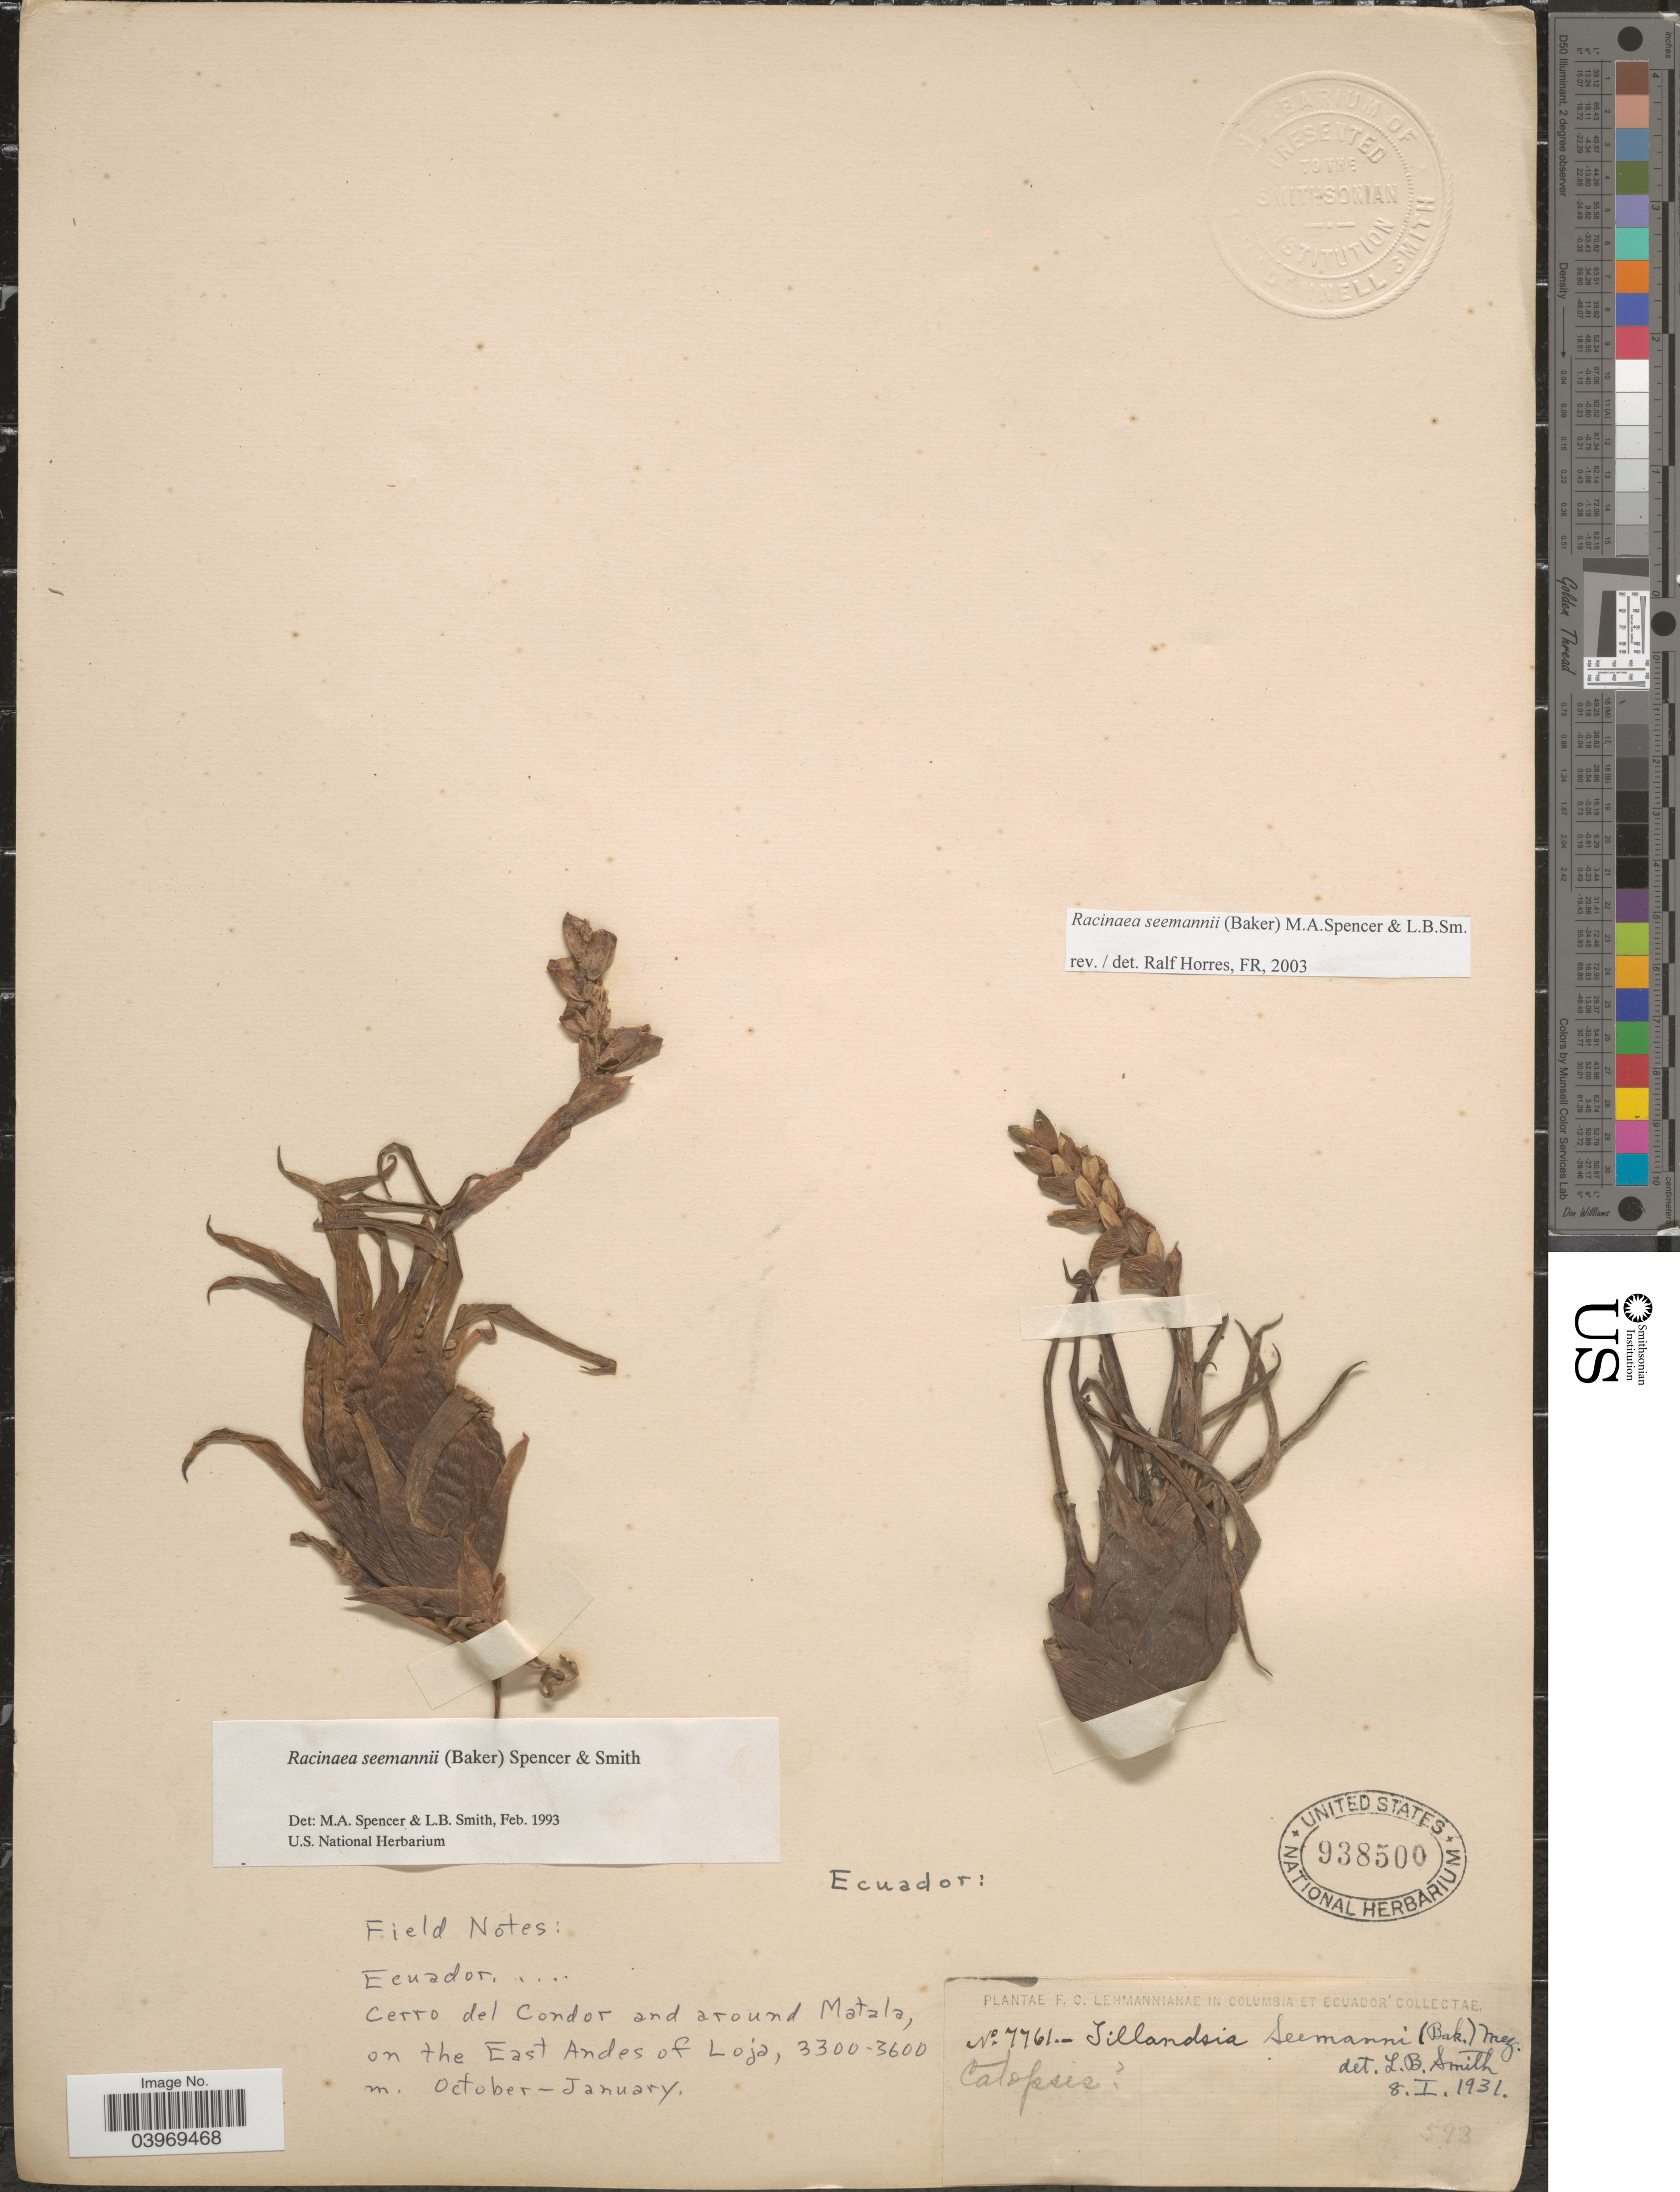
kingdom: Plantae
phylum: Tracheophyta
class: Liliopsida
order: Poales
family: Bromeliaceae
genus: Racinaea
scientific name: Racinaea seemannii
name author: (Baker) M.A. Spencer & L.B. Sm.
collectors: F. C. Lehmann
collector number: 7761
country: Ecuador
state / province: Loja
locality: Cerro del Cordor and around Matala, on the East Andes of Loja.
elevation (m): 3300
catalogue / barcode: US 938500